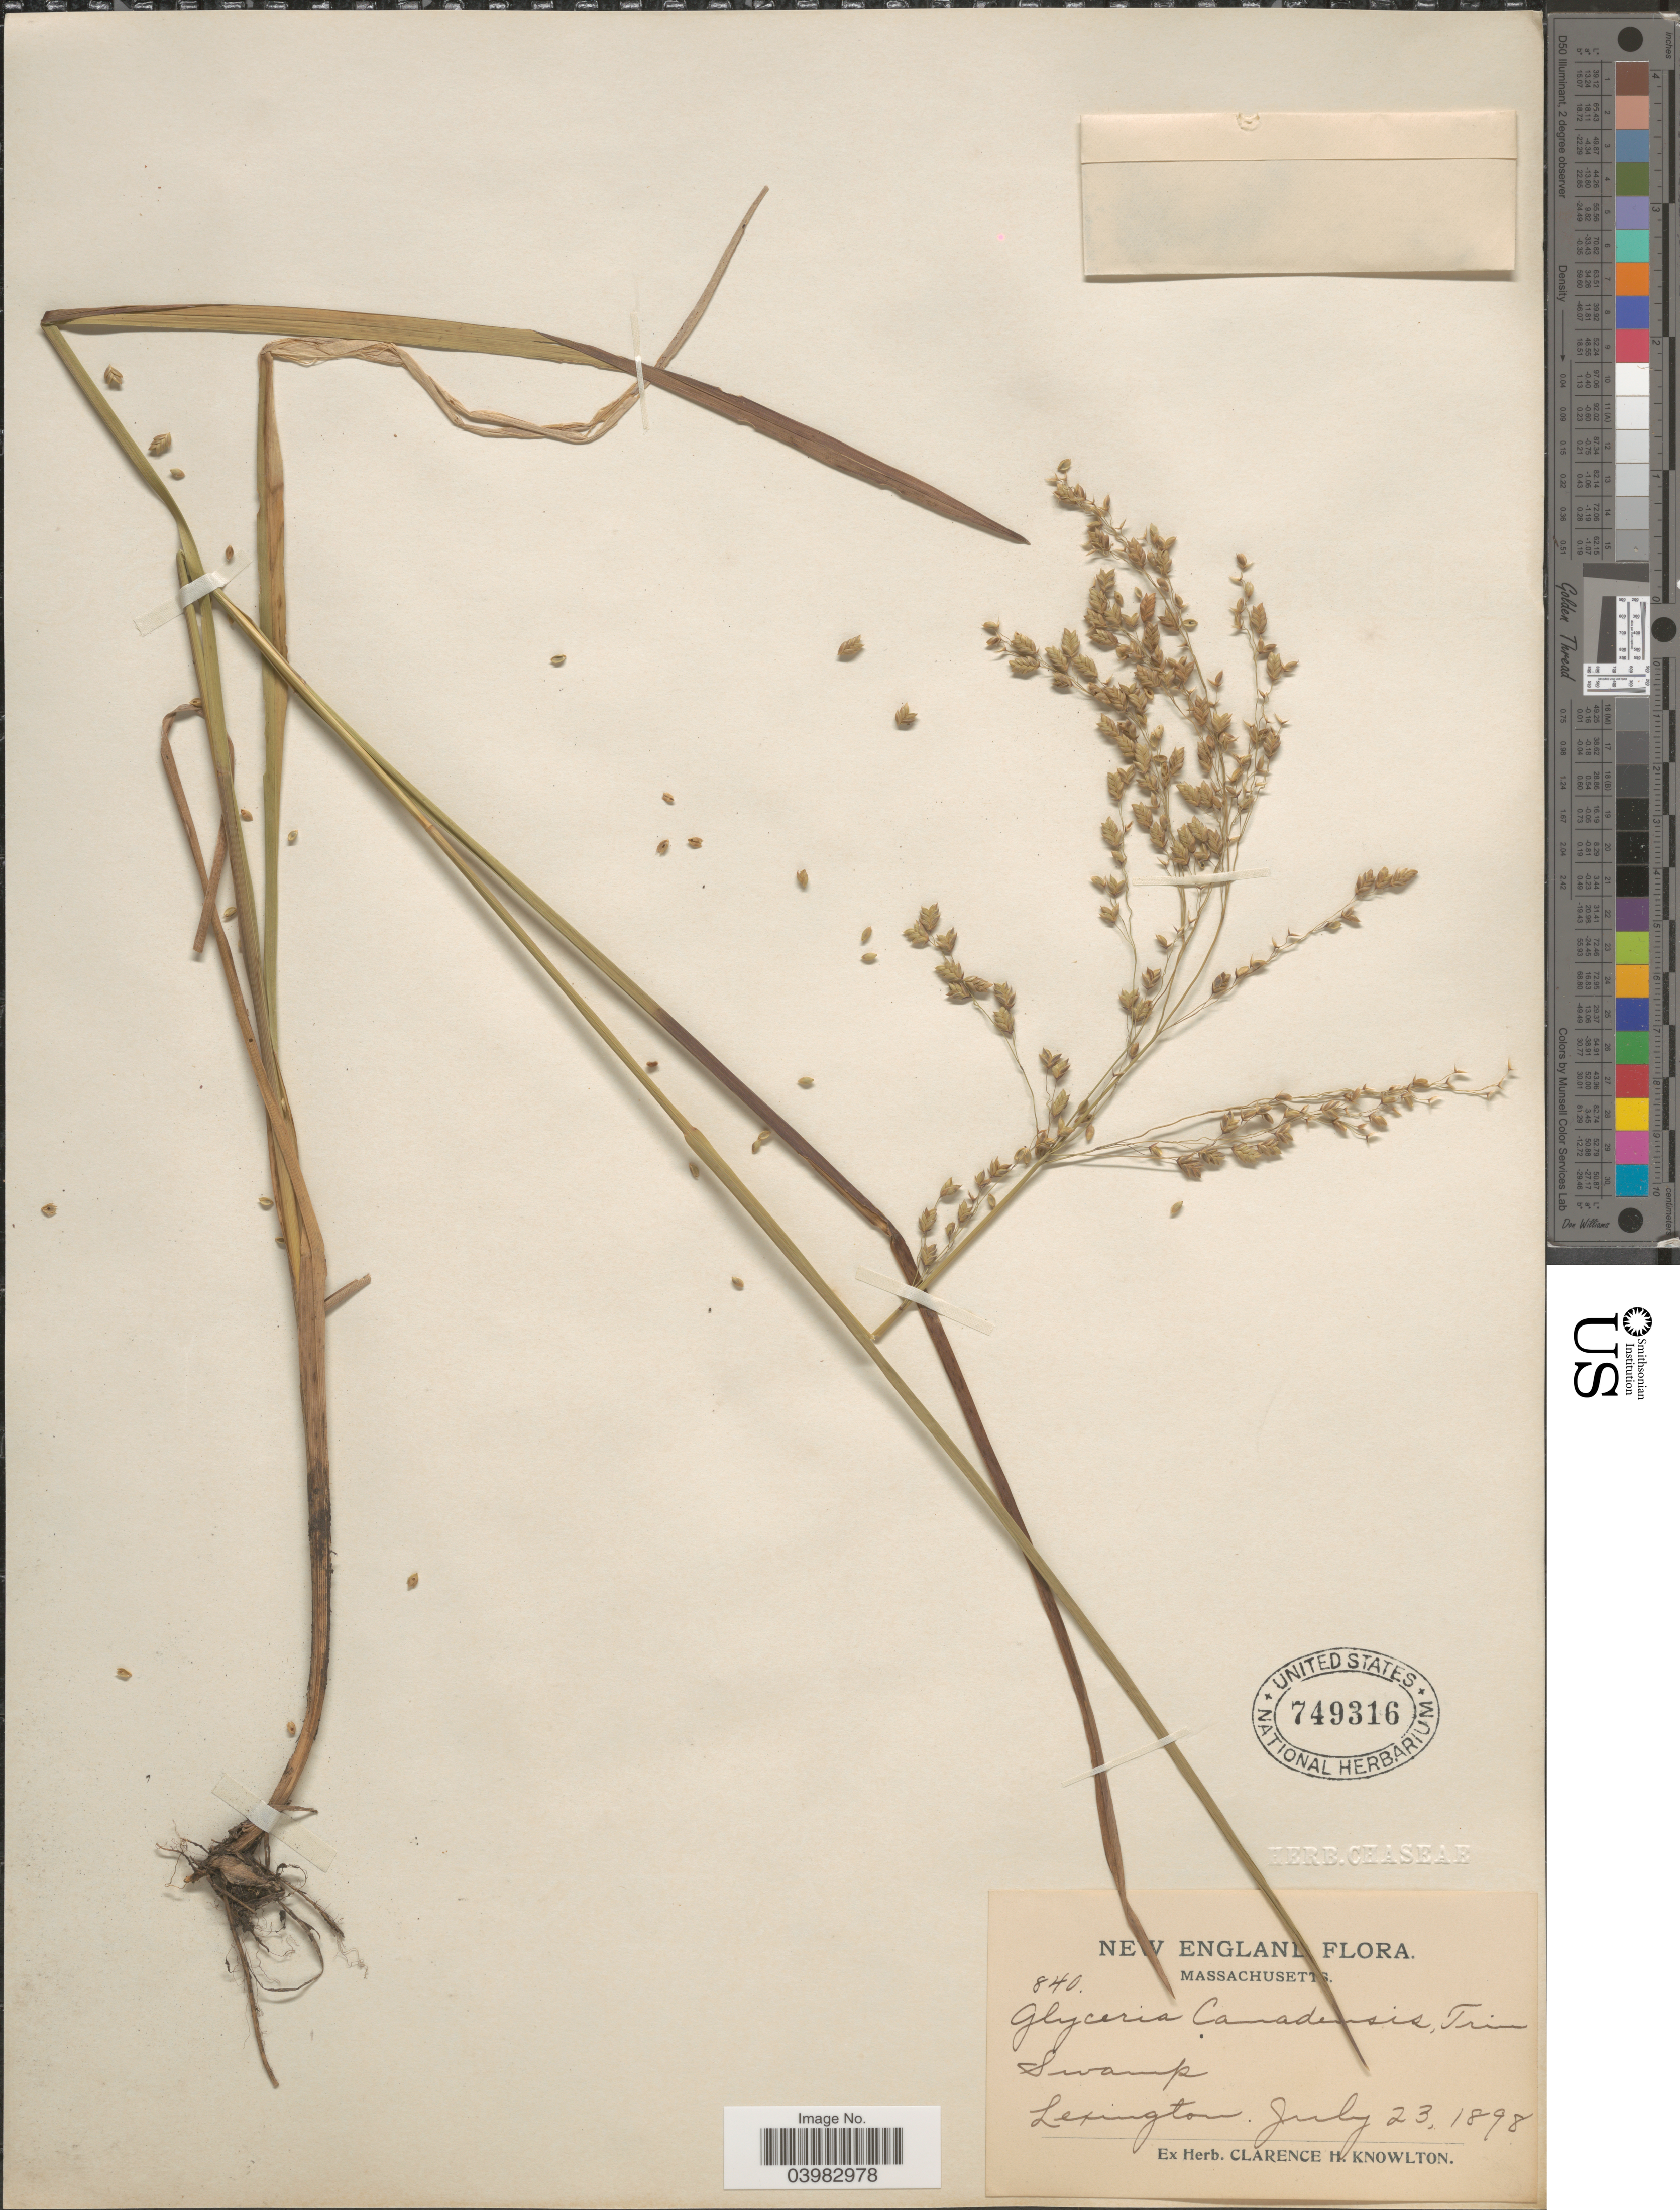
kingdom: Plantae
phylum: Tracheophyta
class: Liliopsida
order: Poales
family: Poaceae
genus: Glyceria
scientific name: Glyceria canadensis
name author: (Michx.) Trin.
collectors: Ex Herb. Clarence H. Knowlton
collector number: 840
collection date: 1898-07-23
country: United States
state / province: Massachusetts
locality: New England. Lexington.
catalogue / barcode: US 749316